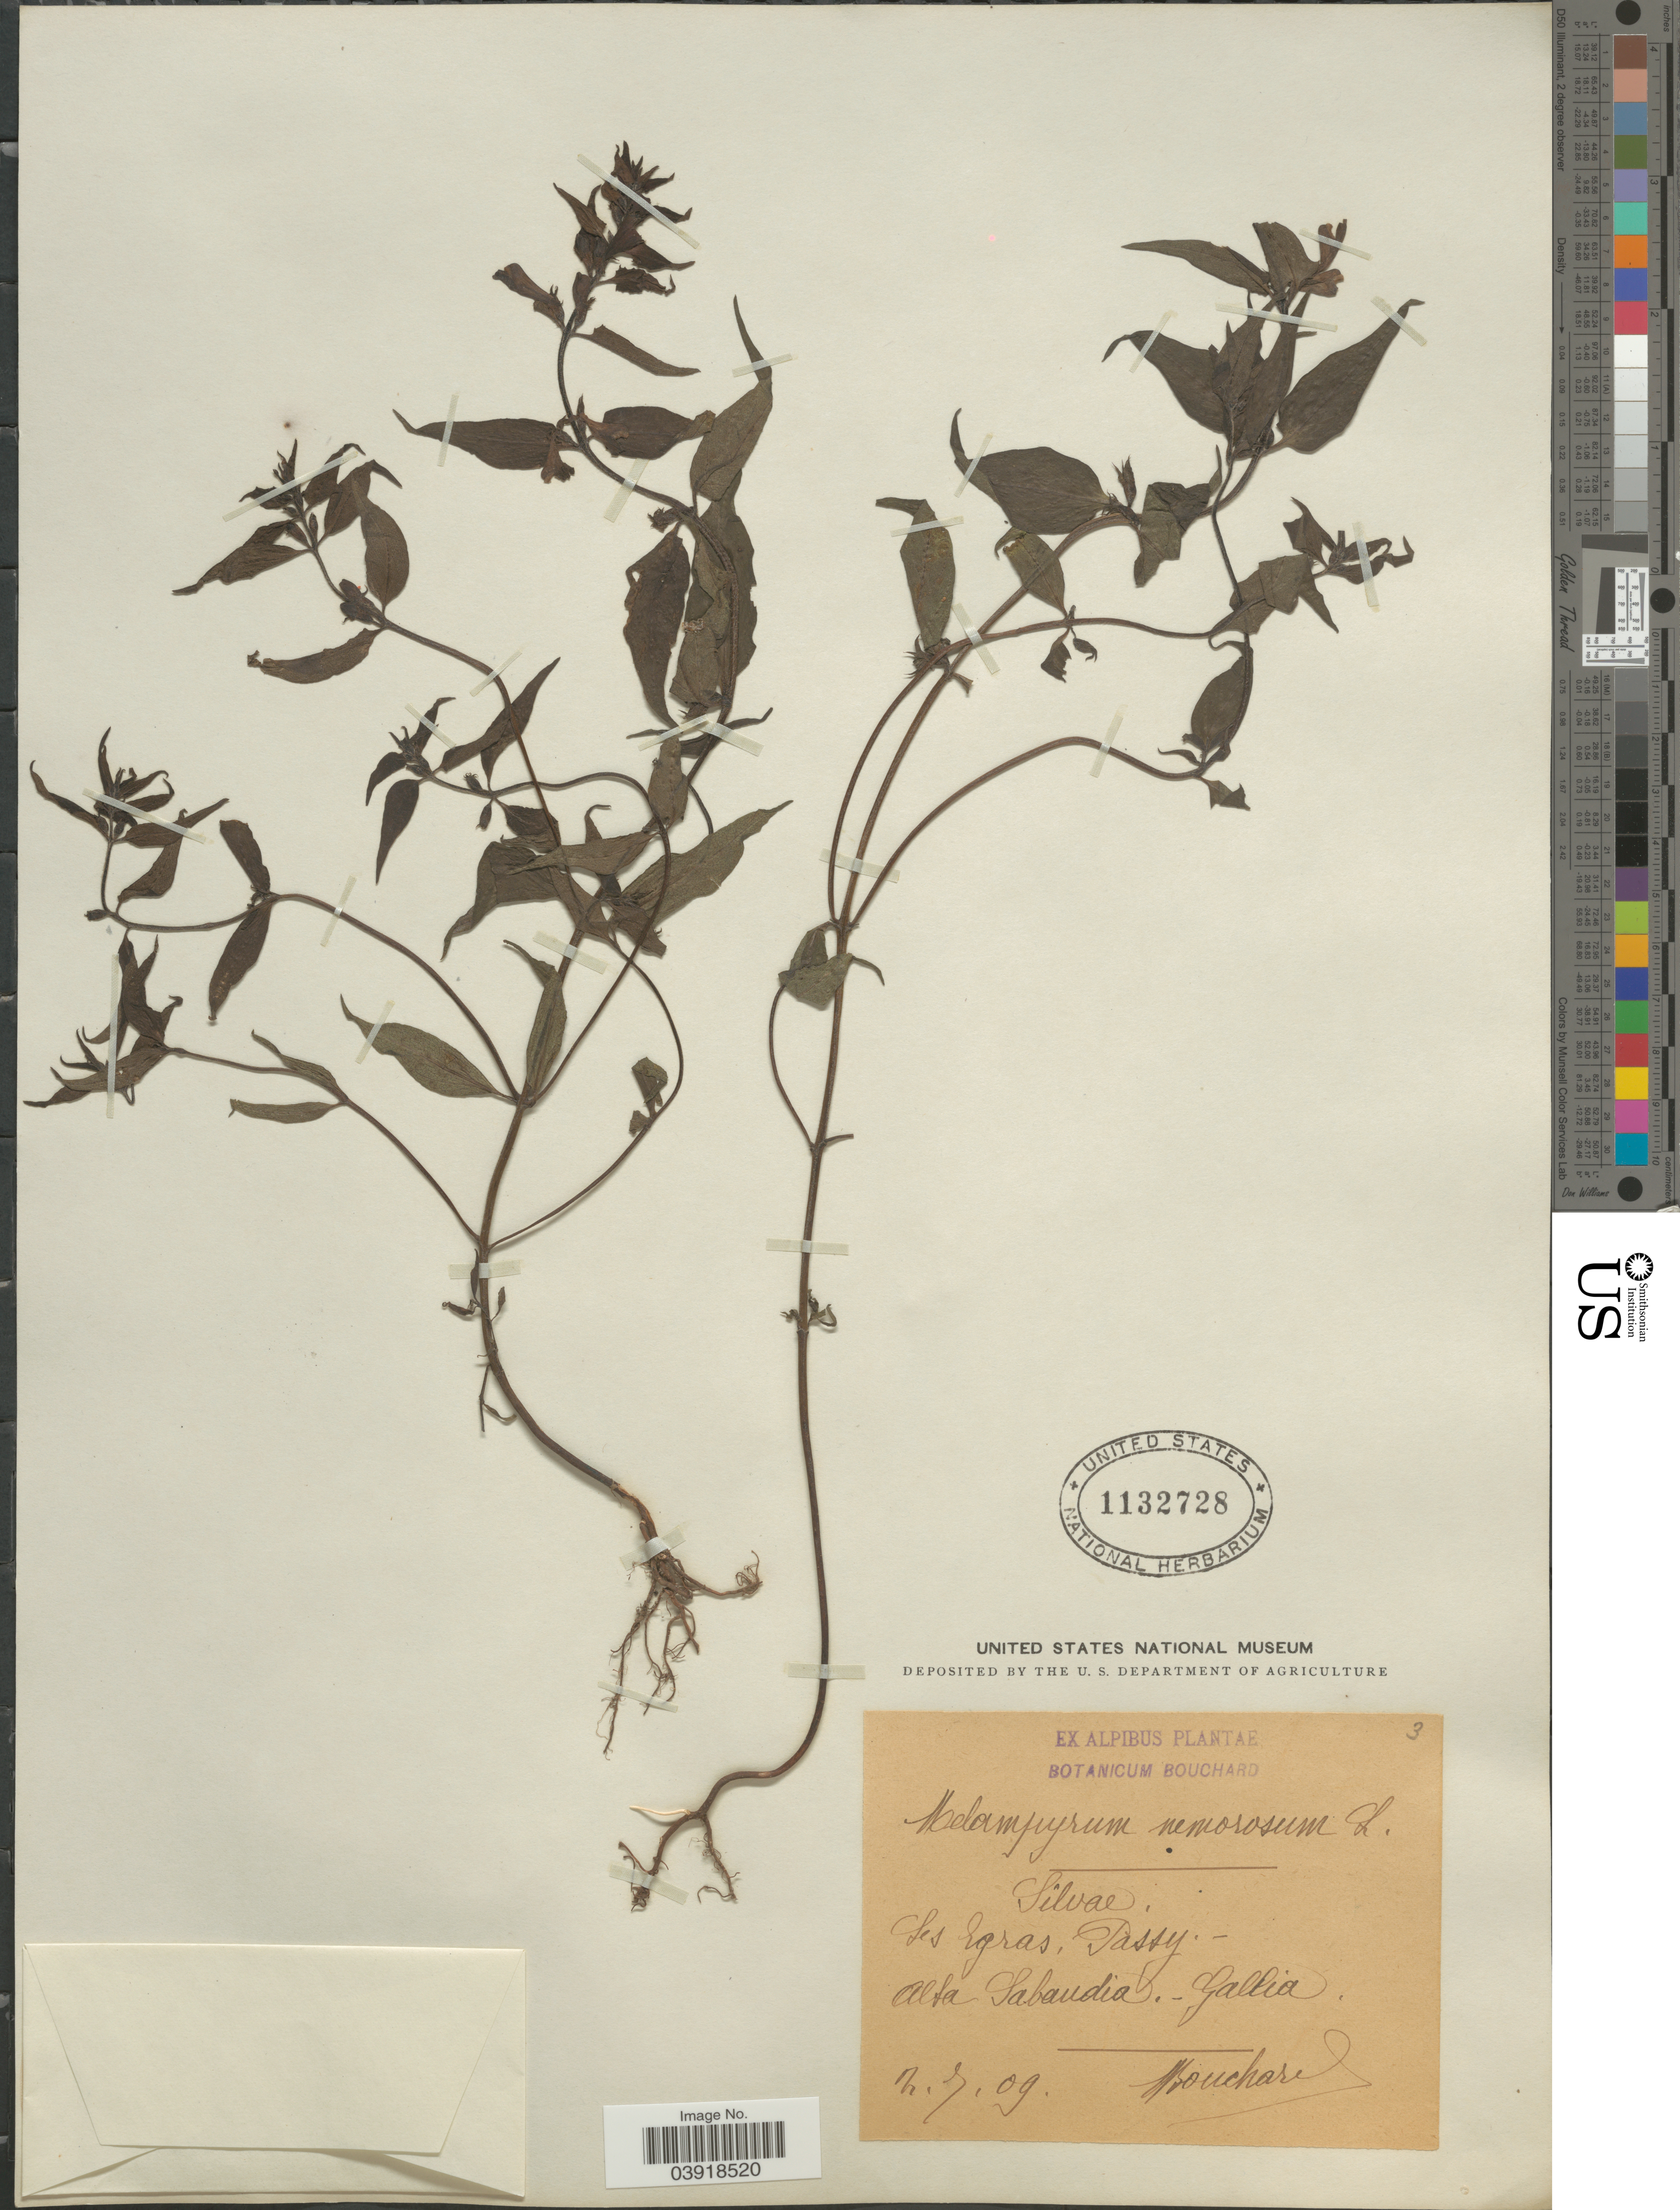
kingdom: Plantae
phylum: Tracheophyta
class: Magnoliopsida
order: Lamiales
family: Orobanchaceae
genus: Melampyrum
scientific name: Melampyrum nemorosum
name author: Baumg.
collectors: -. Bouchard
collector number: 3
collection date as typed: Transcribed d/m/y: 2/7/9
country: France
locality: Silvae. Les Egras, Passy. - Alta Sabaudia.- Gallia.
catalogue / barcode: US 1132728